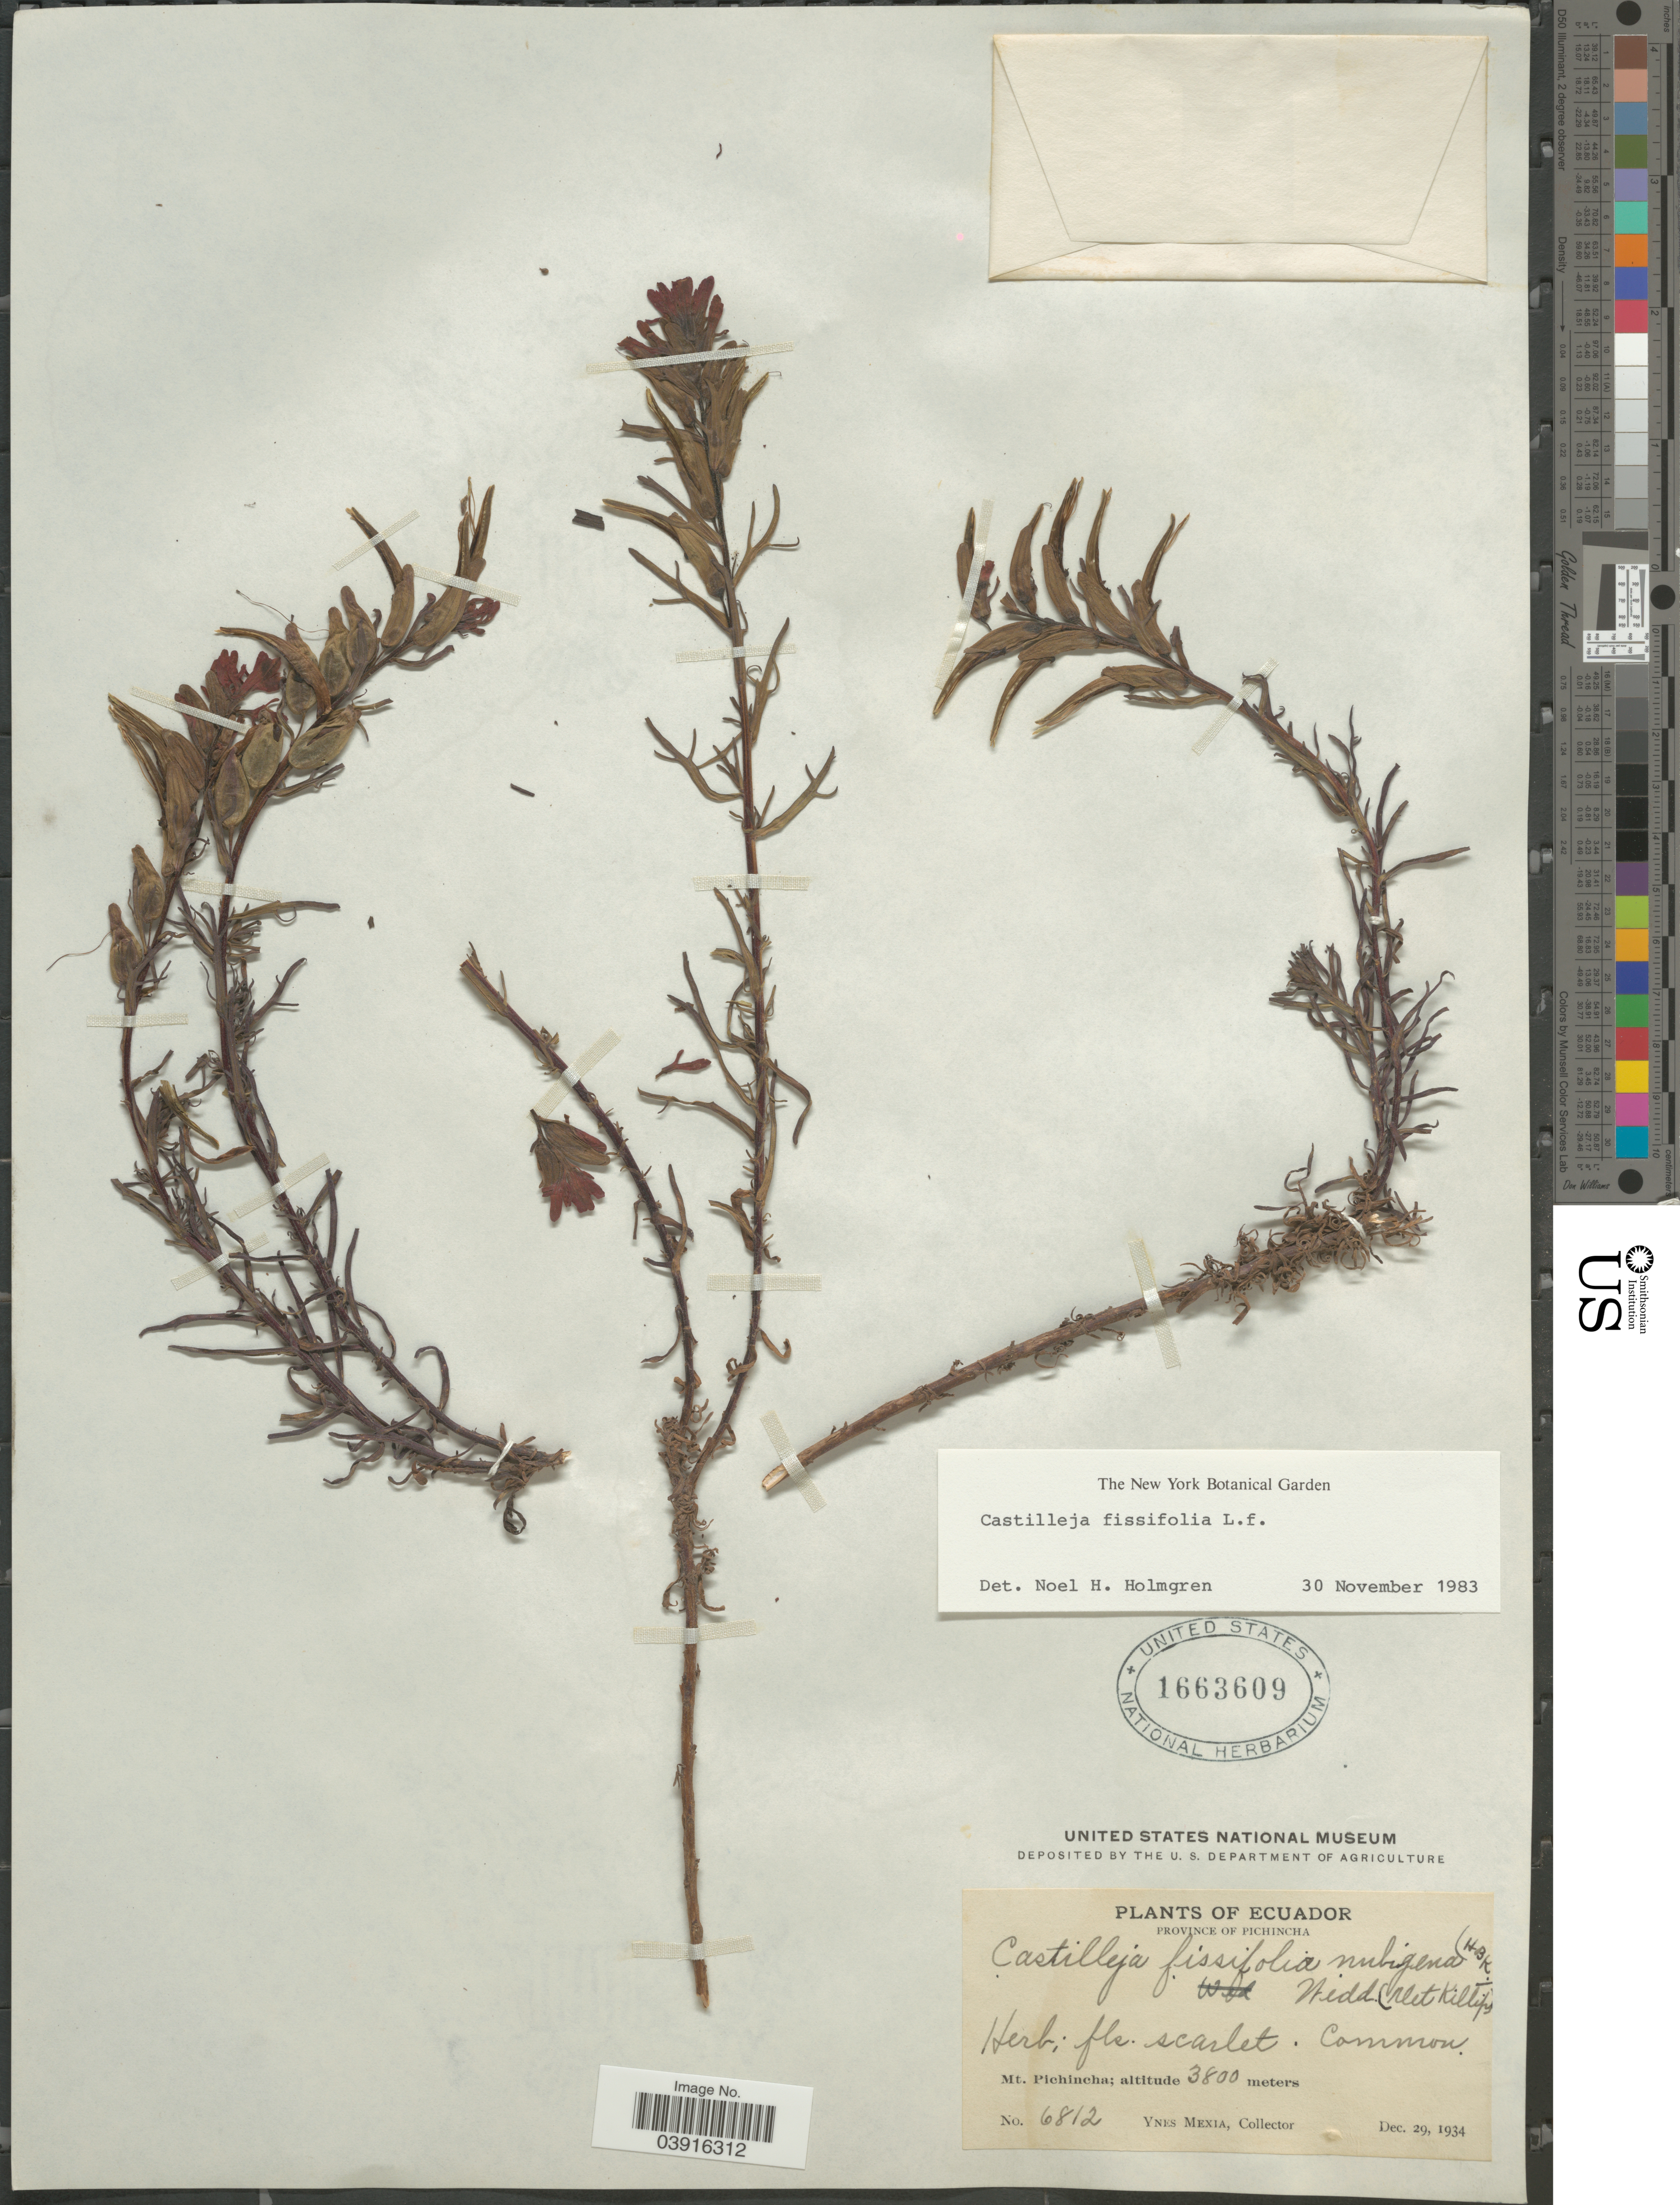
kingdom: Plantae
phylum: Tracheophyta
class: Magnoliopsida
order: Lamiales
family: Orobanchaceae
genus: Castilleja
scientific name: Castilleja fissifolia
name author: L. f.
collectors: Y. Mexia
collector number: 6812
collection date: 1934-12-29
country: Ecuador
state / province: Pichincha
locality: Mt. Pichincha.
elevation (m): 3800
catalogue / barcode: US 1663609